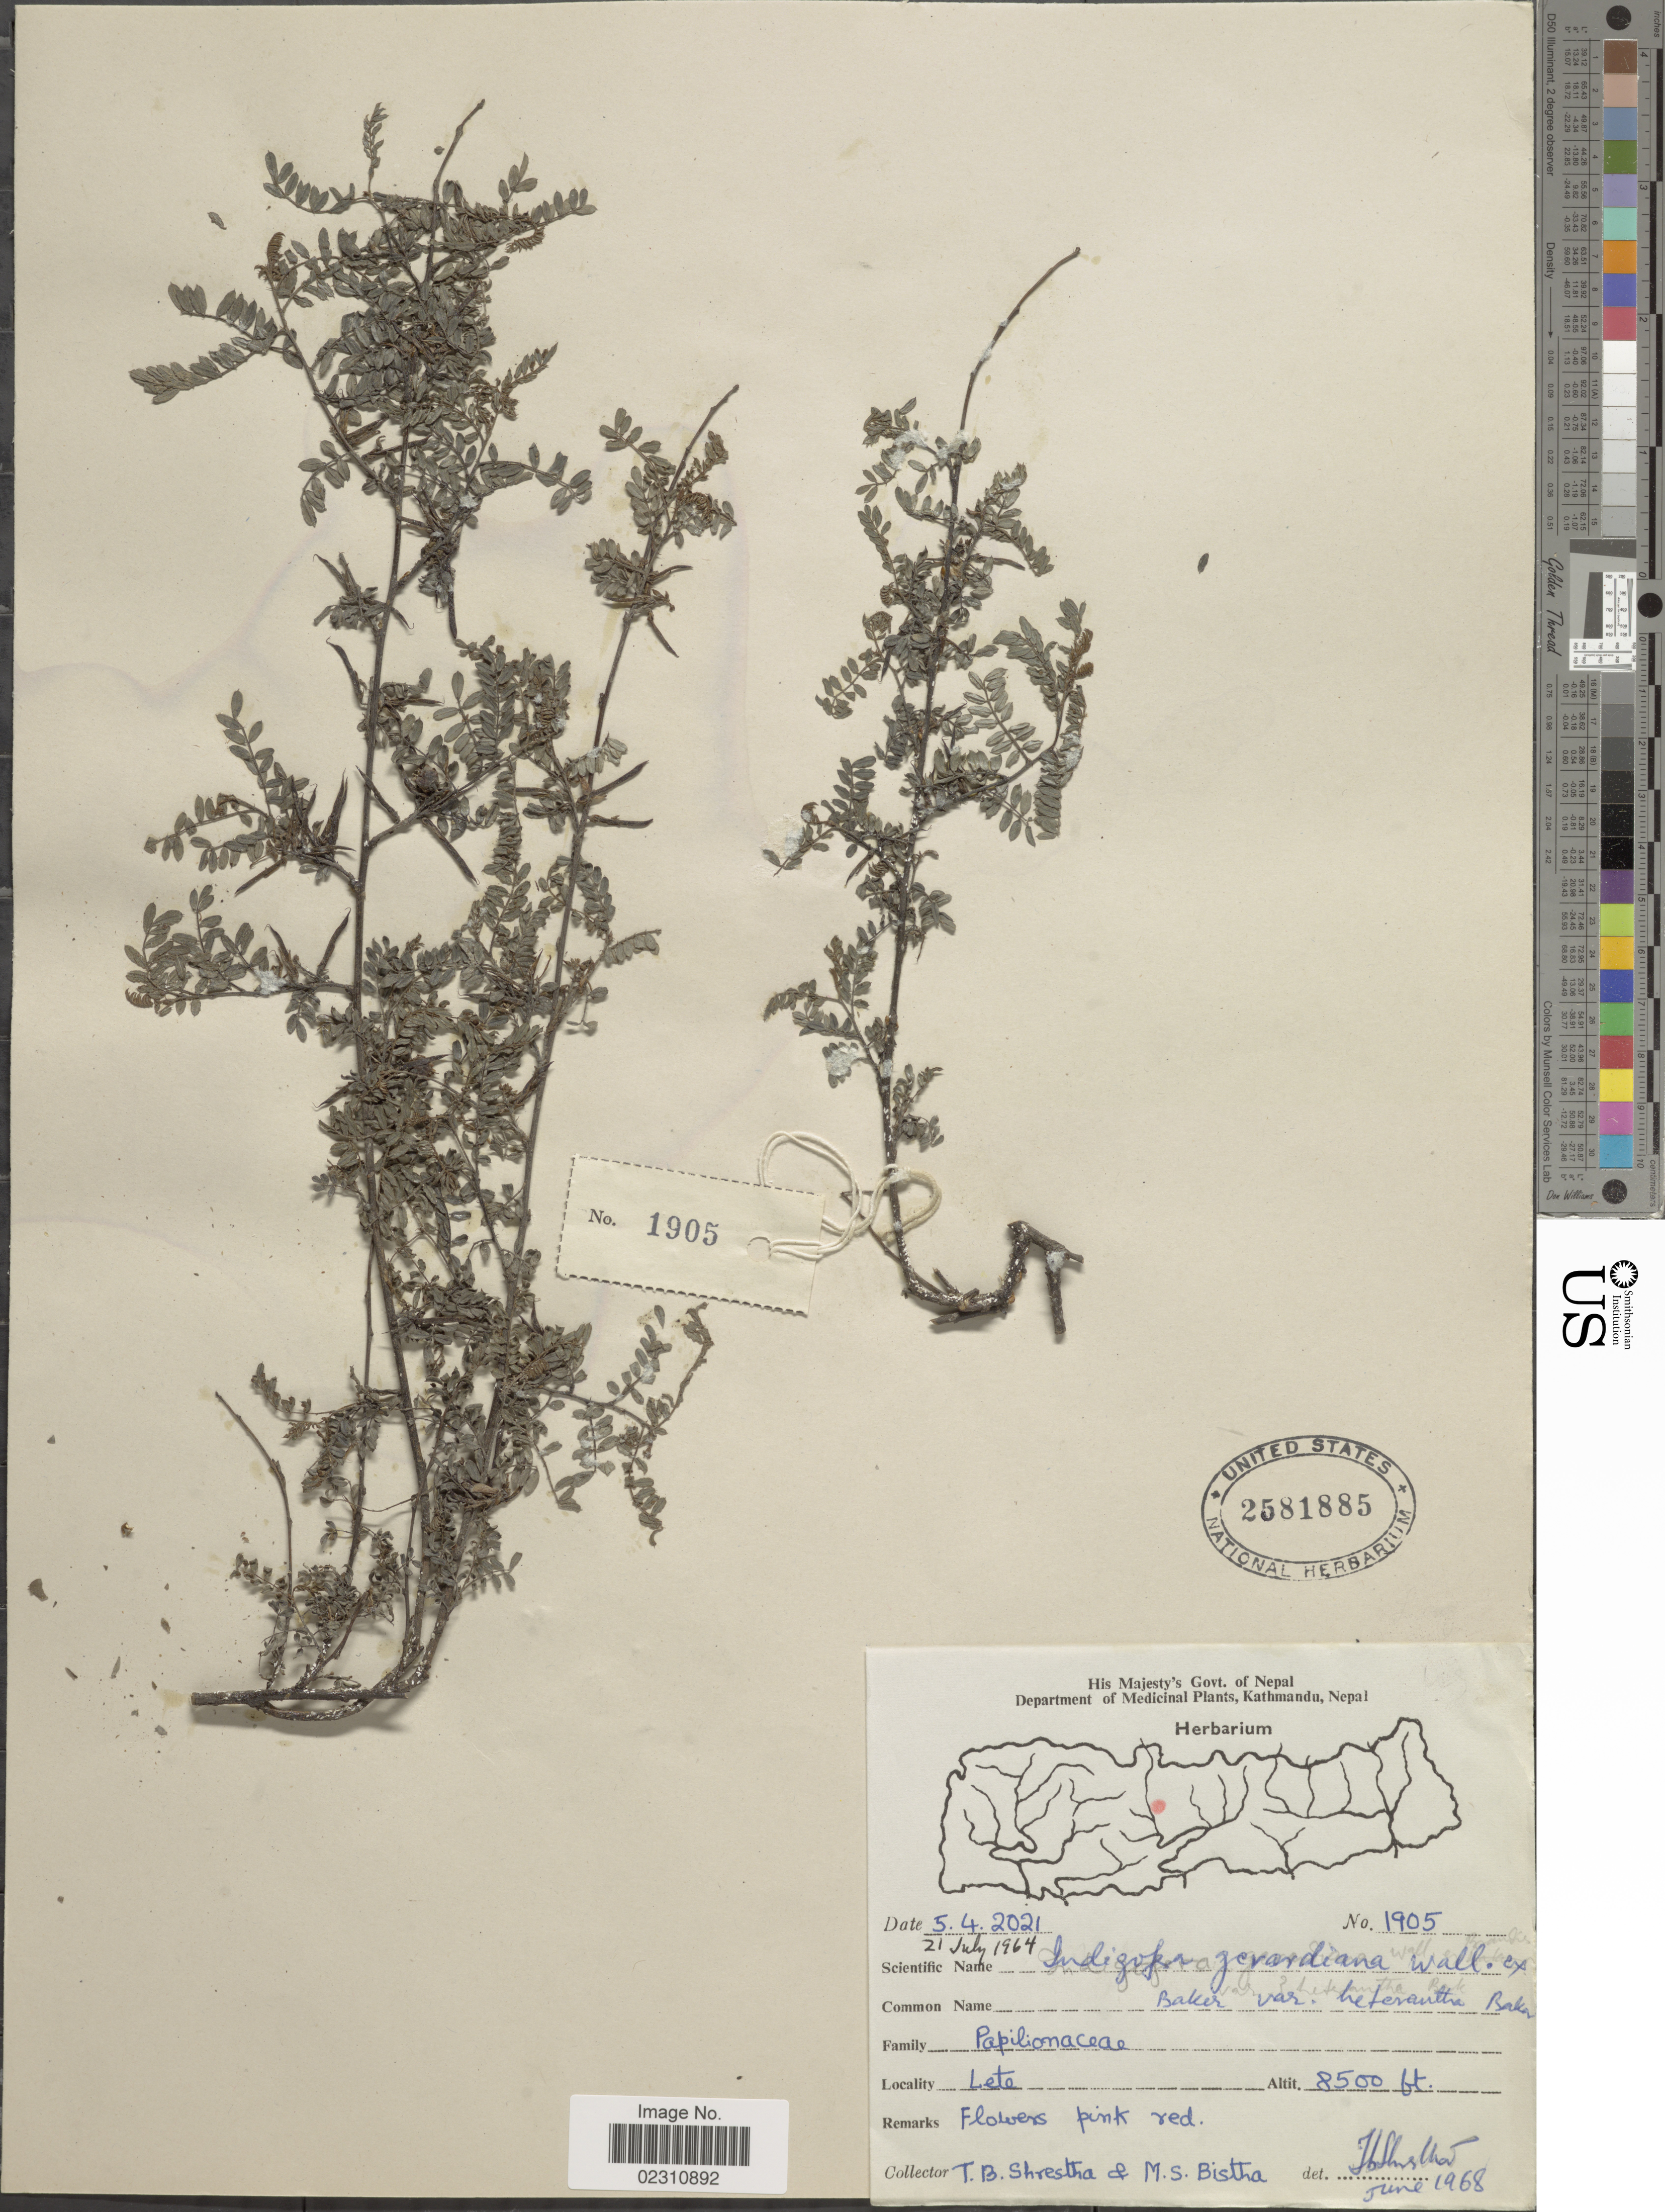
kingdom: Plantae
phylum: Tracheophyta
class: Magnoliopsida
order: Fabales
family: Fabaceae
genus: Indigofera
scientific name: Indigofera gerardiana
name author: Wall.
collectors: T. B. Shrestha & M. Bistha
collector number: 1905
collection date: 1964-07-21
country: Nepal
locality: Lete.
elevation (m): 2591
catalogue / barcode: US 2581885